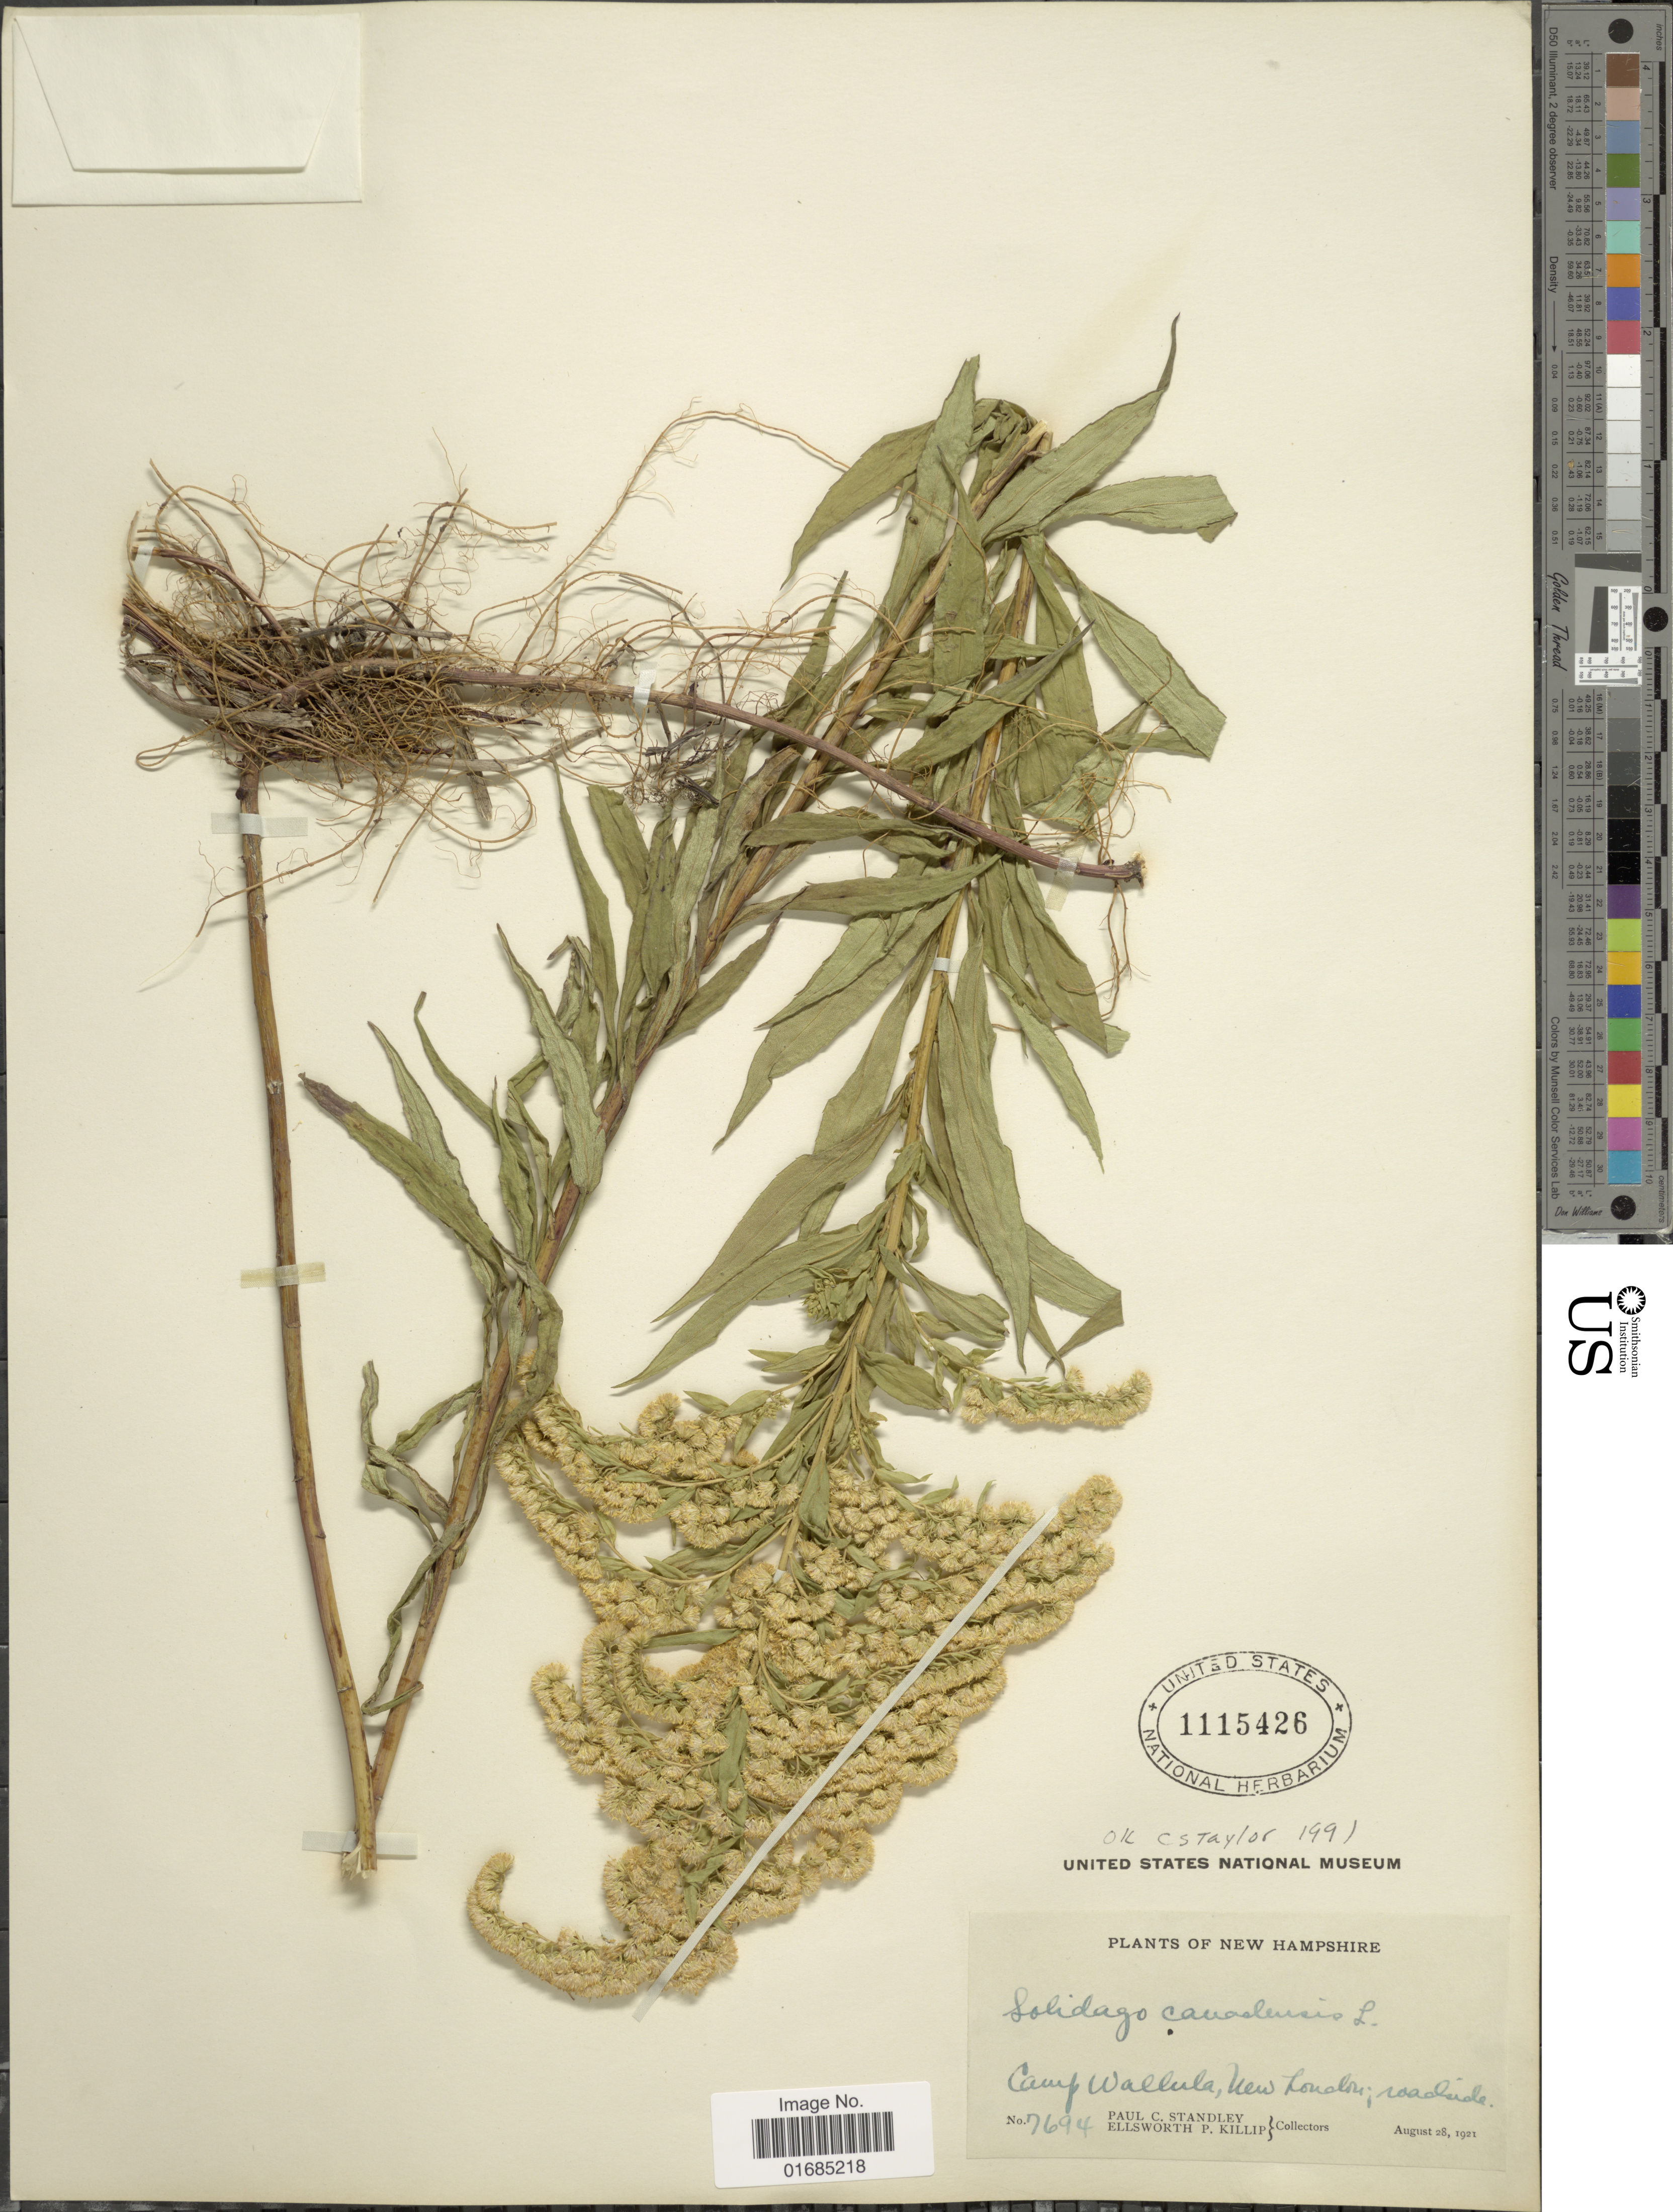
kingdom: Plantae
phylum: Tracheophyta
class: Magnoliopsida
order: Asterales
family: Asteraceae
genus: Solidago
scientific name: Solidago canadensis var. canadensis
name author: L.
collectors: P. C. Standley & E. P. Killip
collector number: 7694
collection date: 1921-08-28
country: United States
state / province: New Hampshire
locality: Camp Wallula, New Loloni; roadside.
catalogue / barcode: US 1115426